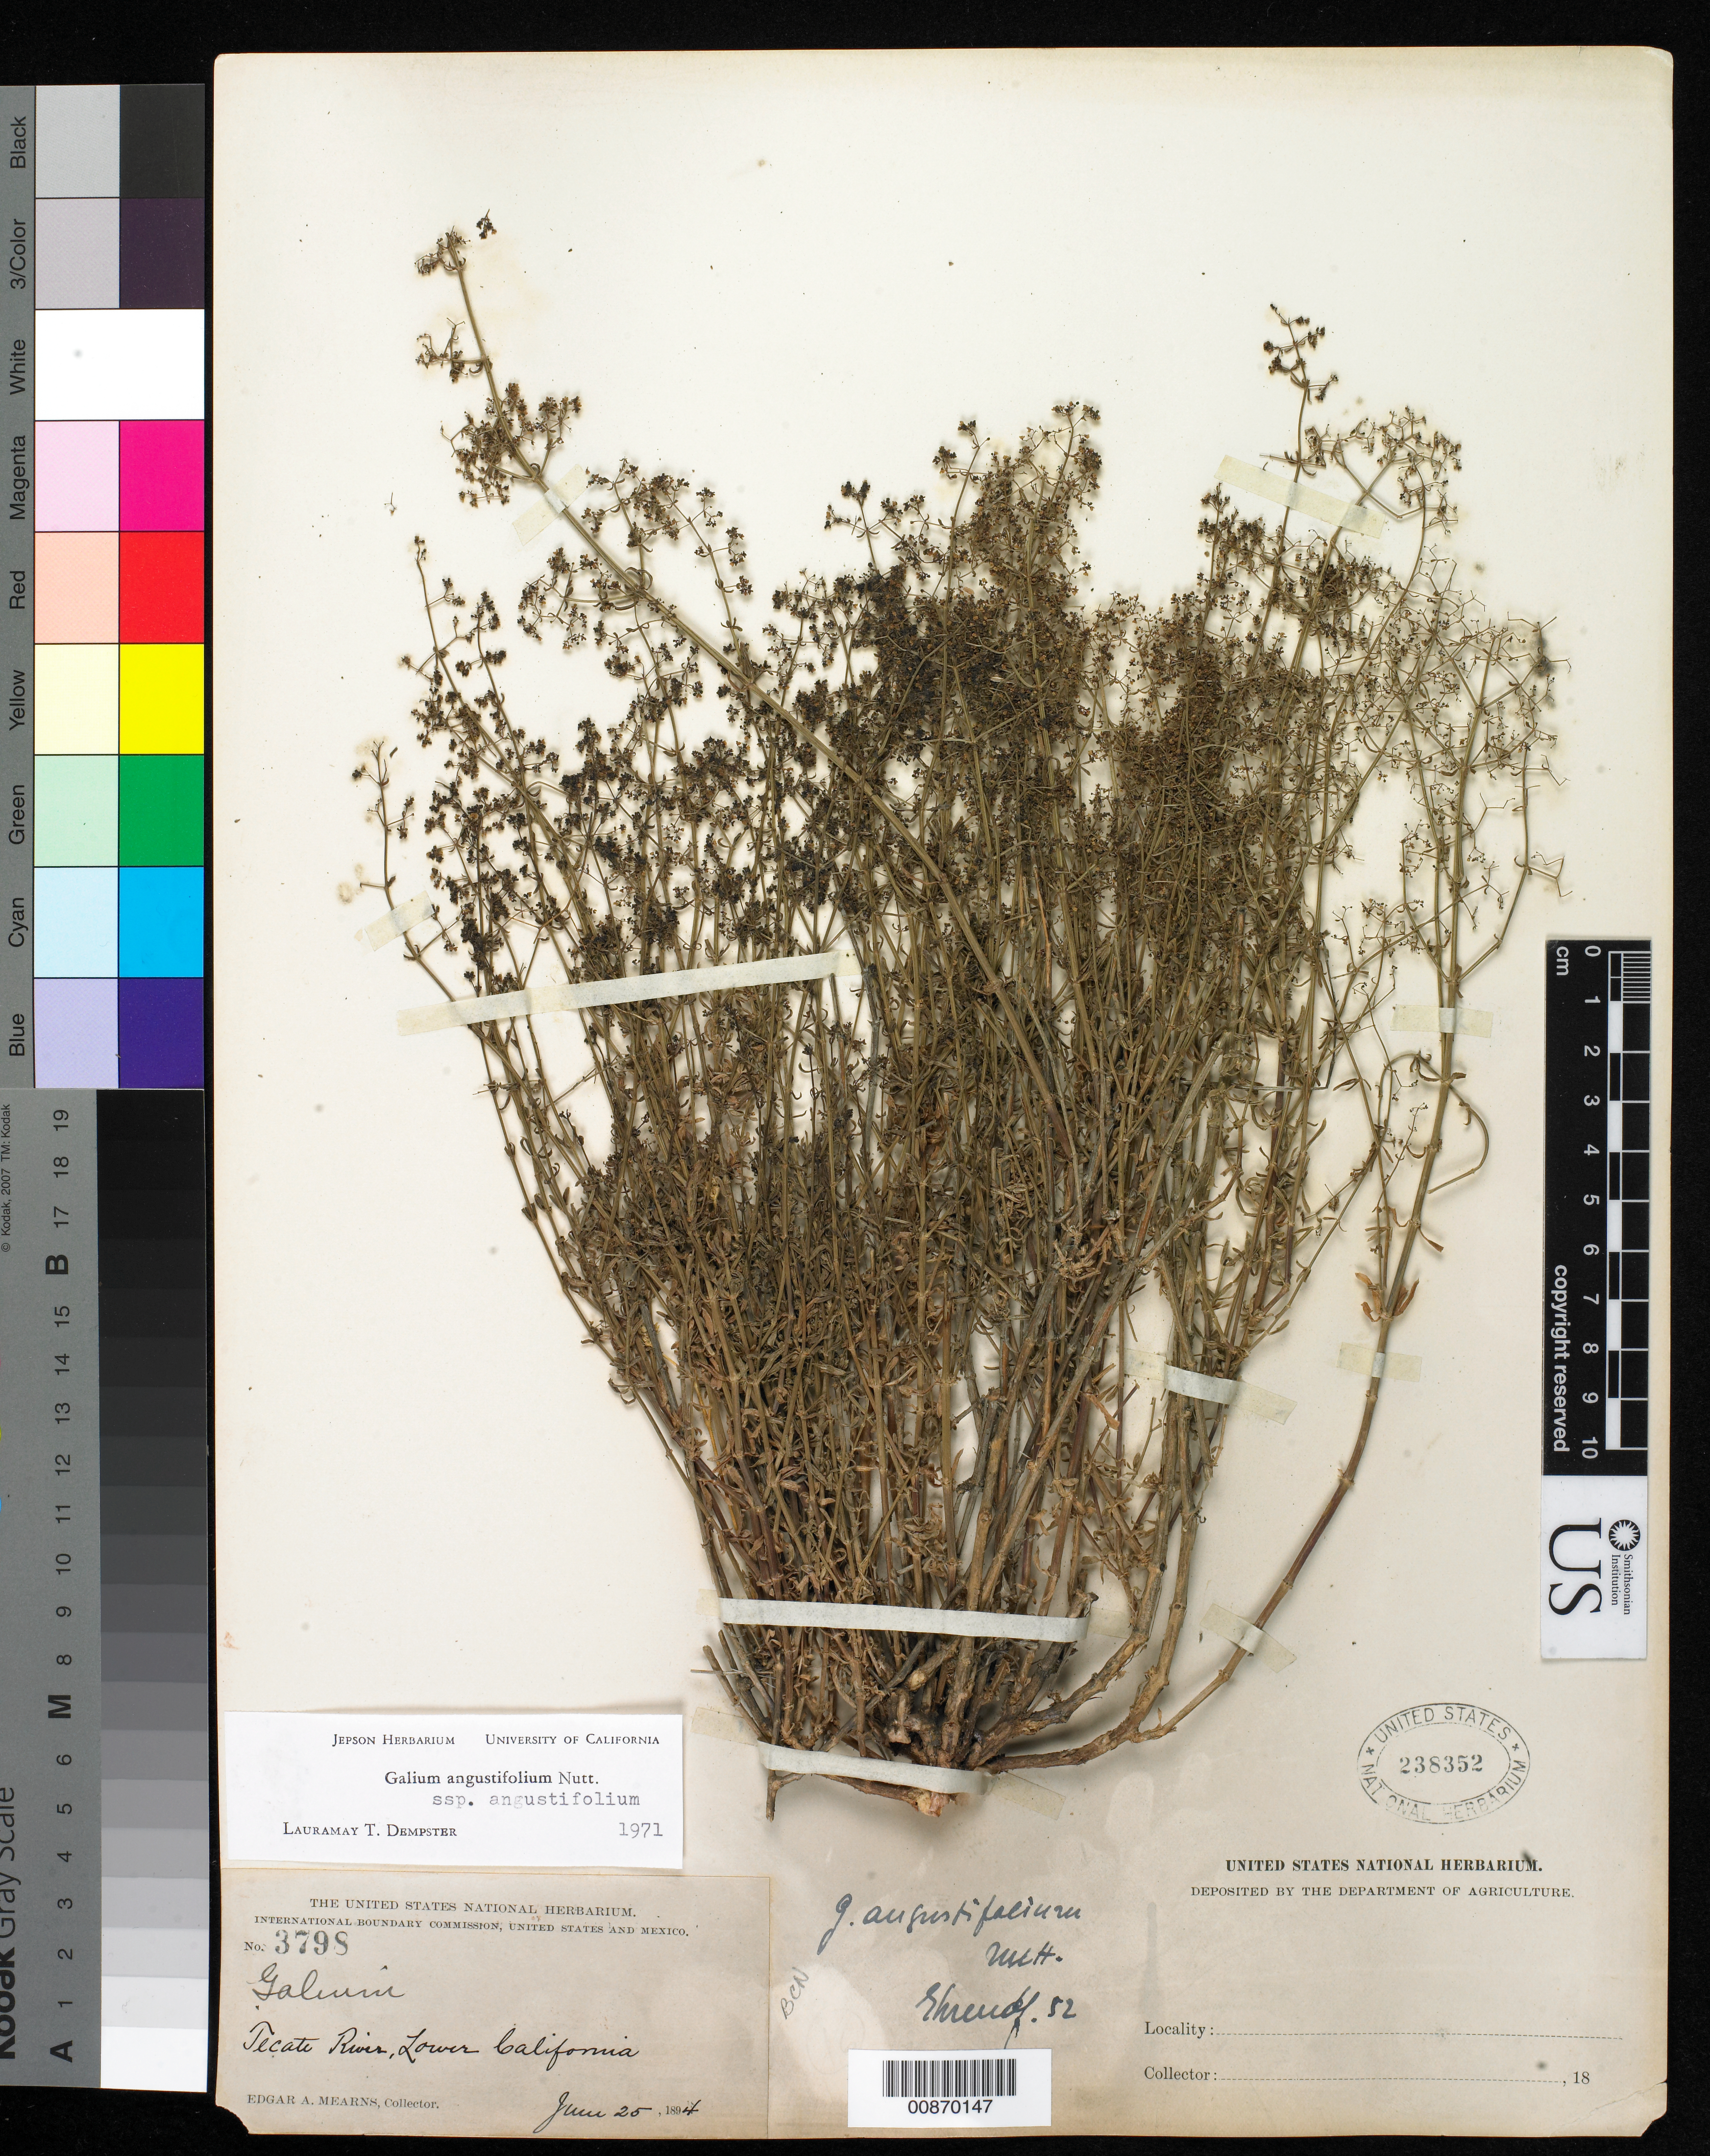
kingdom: Plantae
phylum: Tracheophyta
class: Magnoliopsida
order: Gentianales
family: Rubiaceae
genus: Galium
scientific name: Galium angustifolium subsp. angustifolium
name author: Nutt.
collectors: E. A. Mearns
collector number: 3798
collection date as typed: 25 Jun 1894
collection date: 1894-06-25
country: Mexico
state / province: Baja California Norte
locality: Tecate River, Baja California.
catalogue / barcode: US 238352